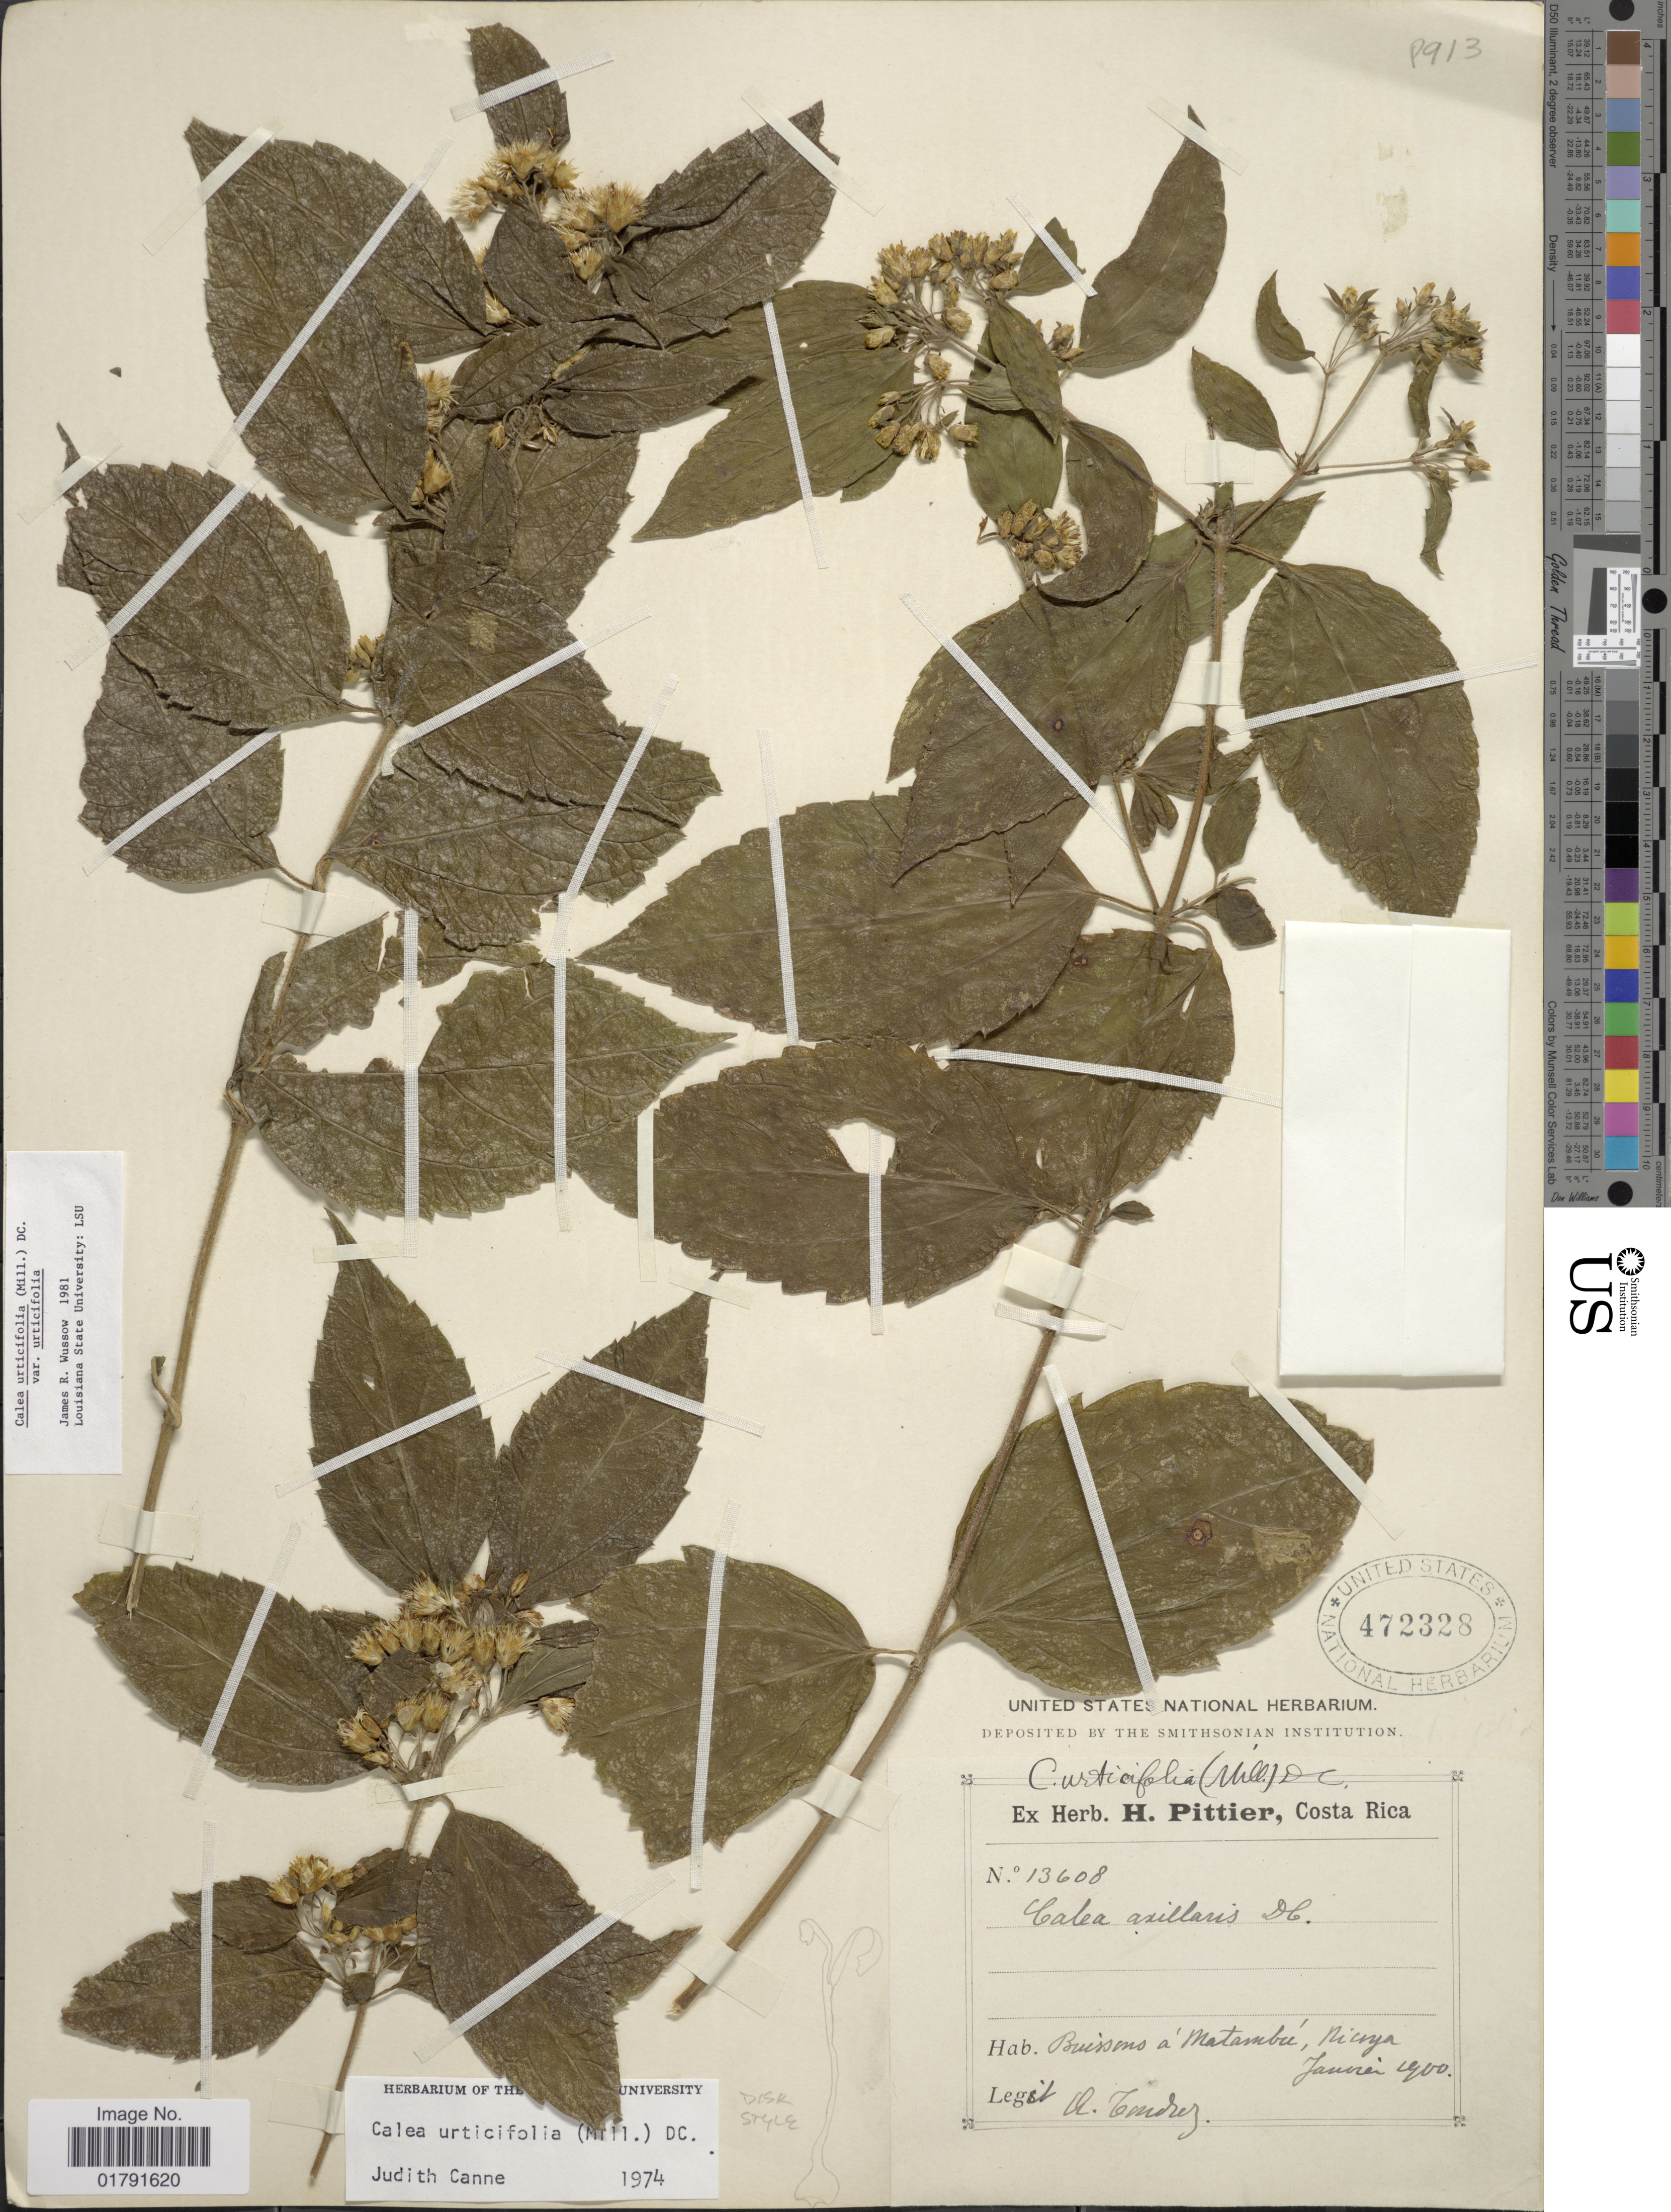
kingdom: Plantae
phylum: Tracheophyta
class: Magnoliopsida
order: Asterales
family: Asteraceae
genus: Calea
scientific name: Calea urticifolia var. urticifolia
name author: (Mill.) DC.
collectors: A. Tonduz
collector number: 13608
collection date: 1900-01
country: Costa Rica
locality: Buissons a Matambre, Nicoya.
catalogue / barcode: US 472328